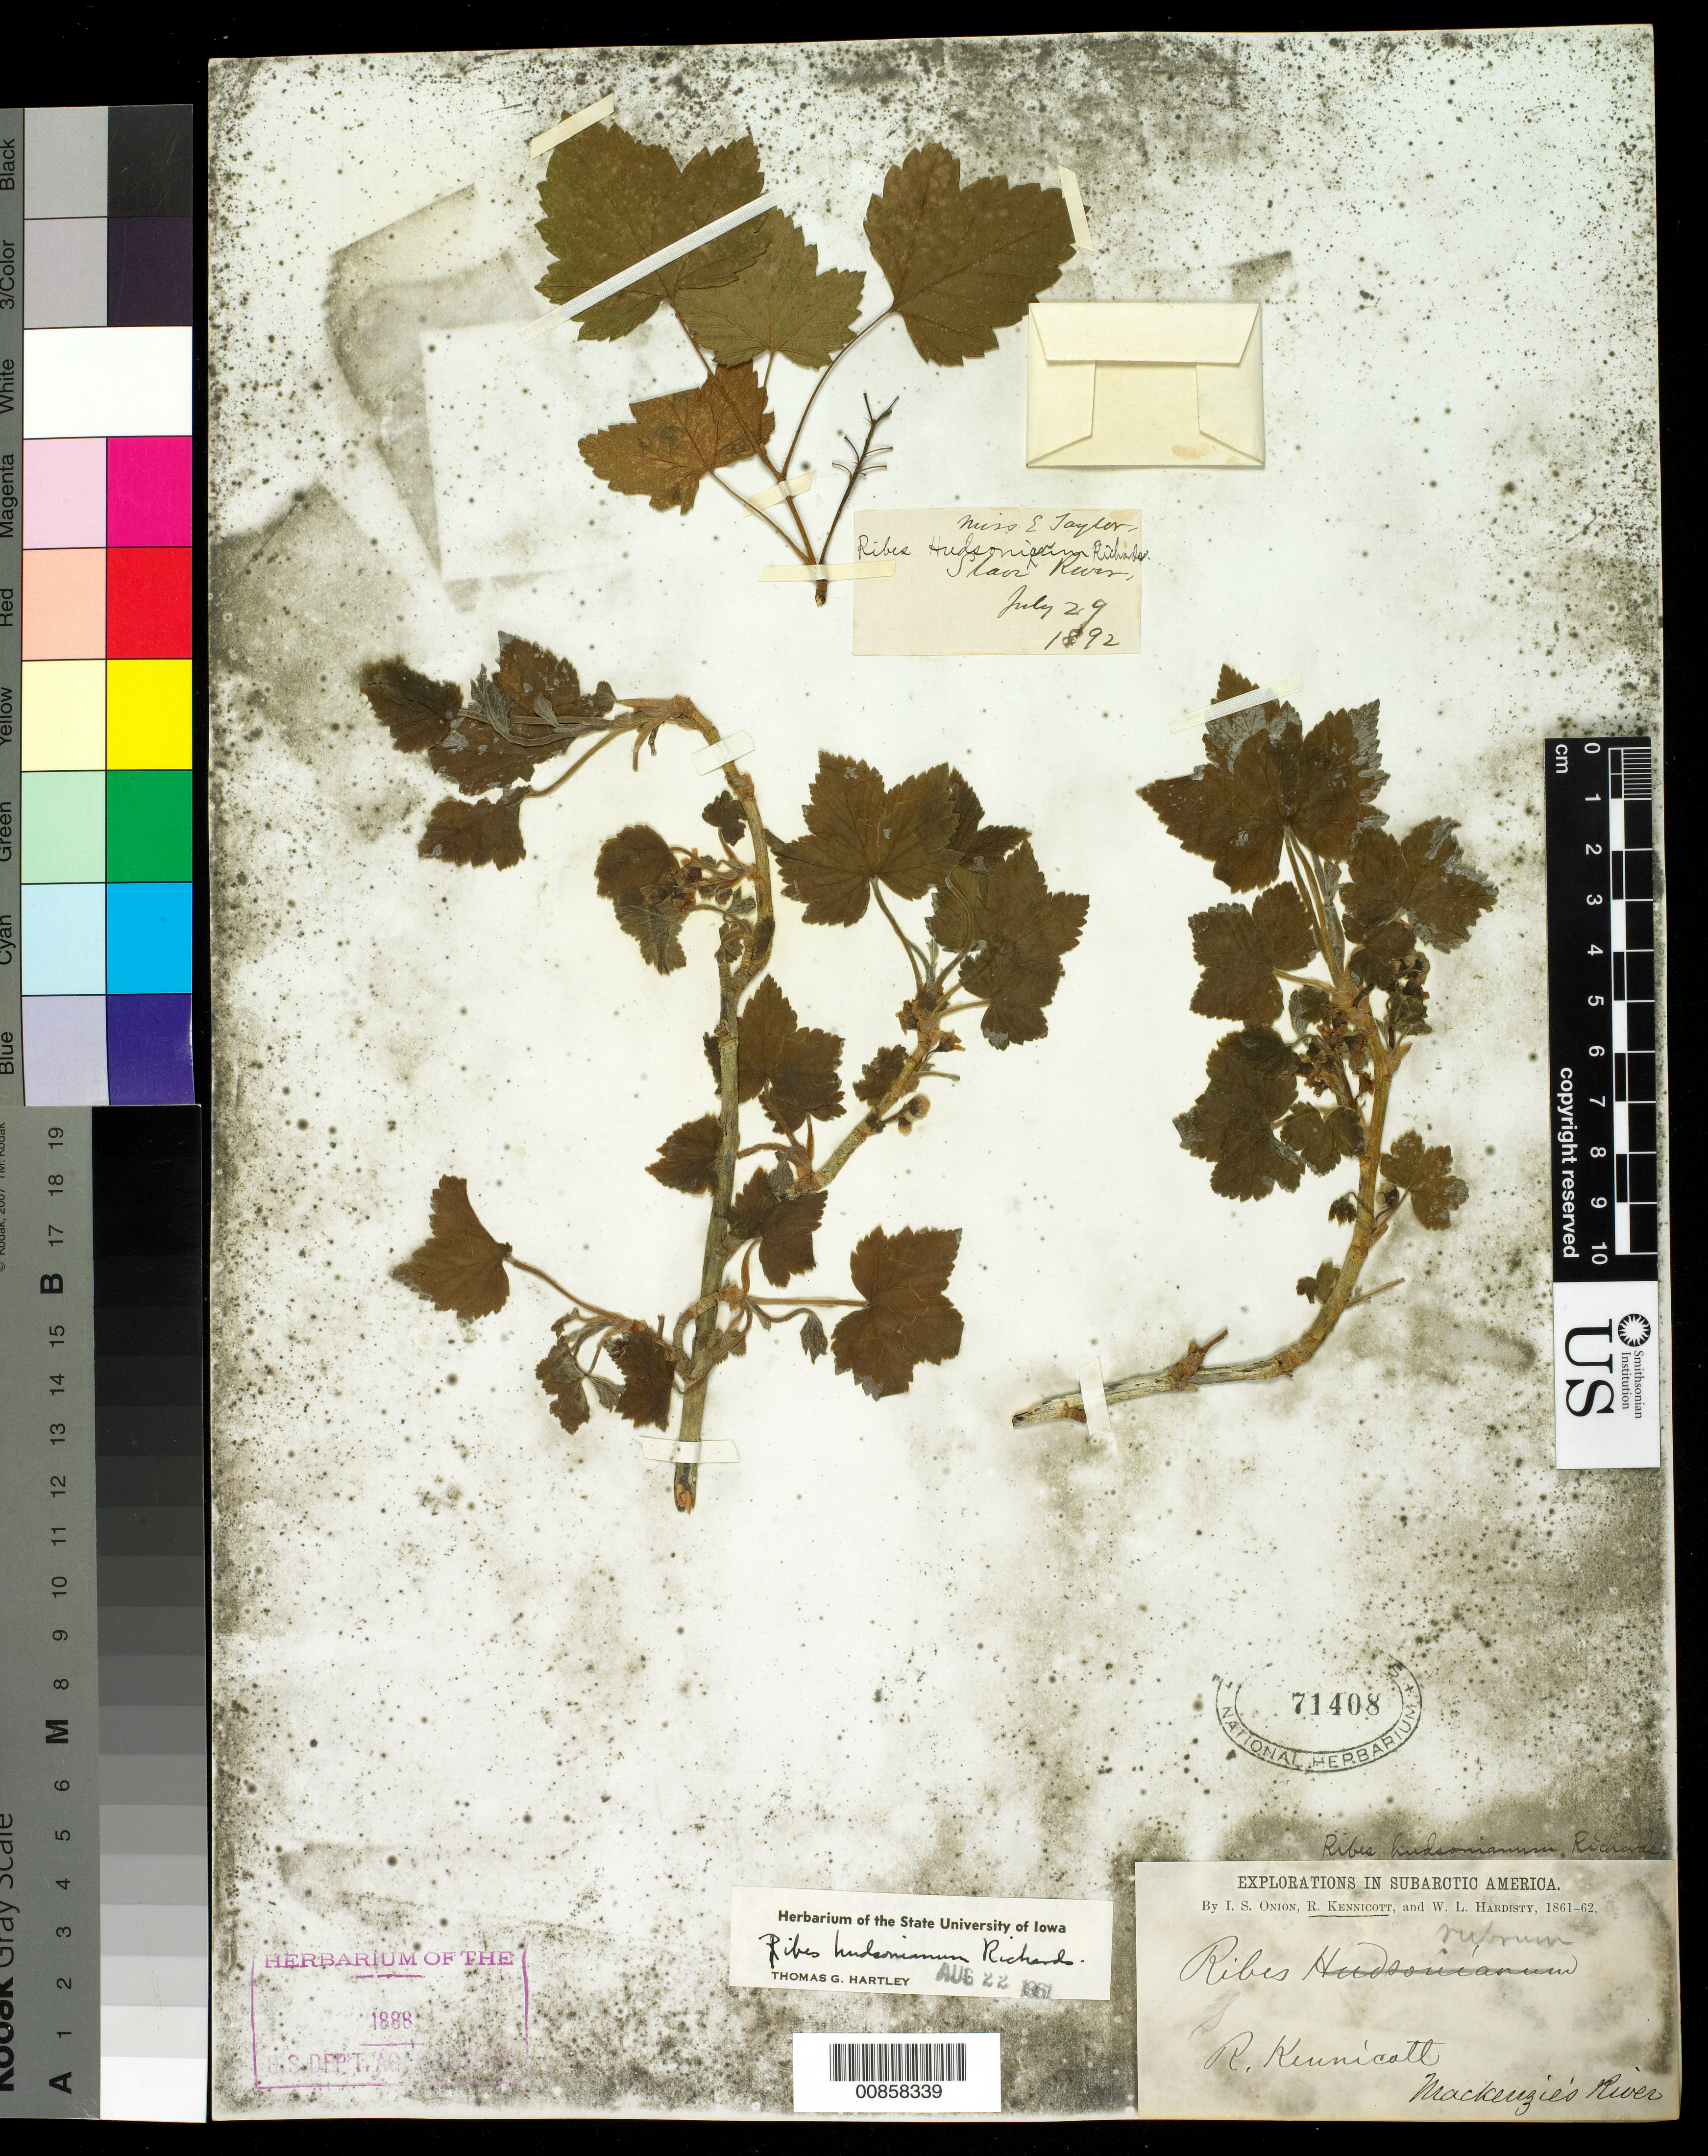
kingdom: Plantae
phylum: Tracheophyta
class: Magnoliopsida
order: Saxifragales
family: Grossulariaceae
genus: Ribes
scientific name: Ribes hudsonianum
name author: Richardson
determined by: Hartley, T. G.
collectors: R. Kennicott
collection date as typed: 1861 to -- --- 1862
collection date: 1861/1862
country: Canada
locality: Mackenzie's River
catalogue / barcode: US 71408